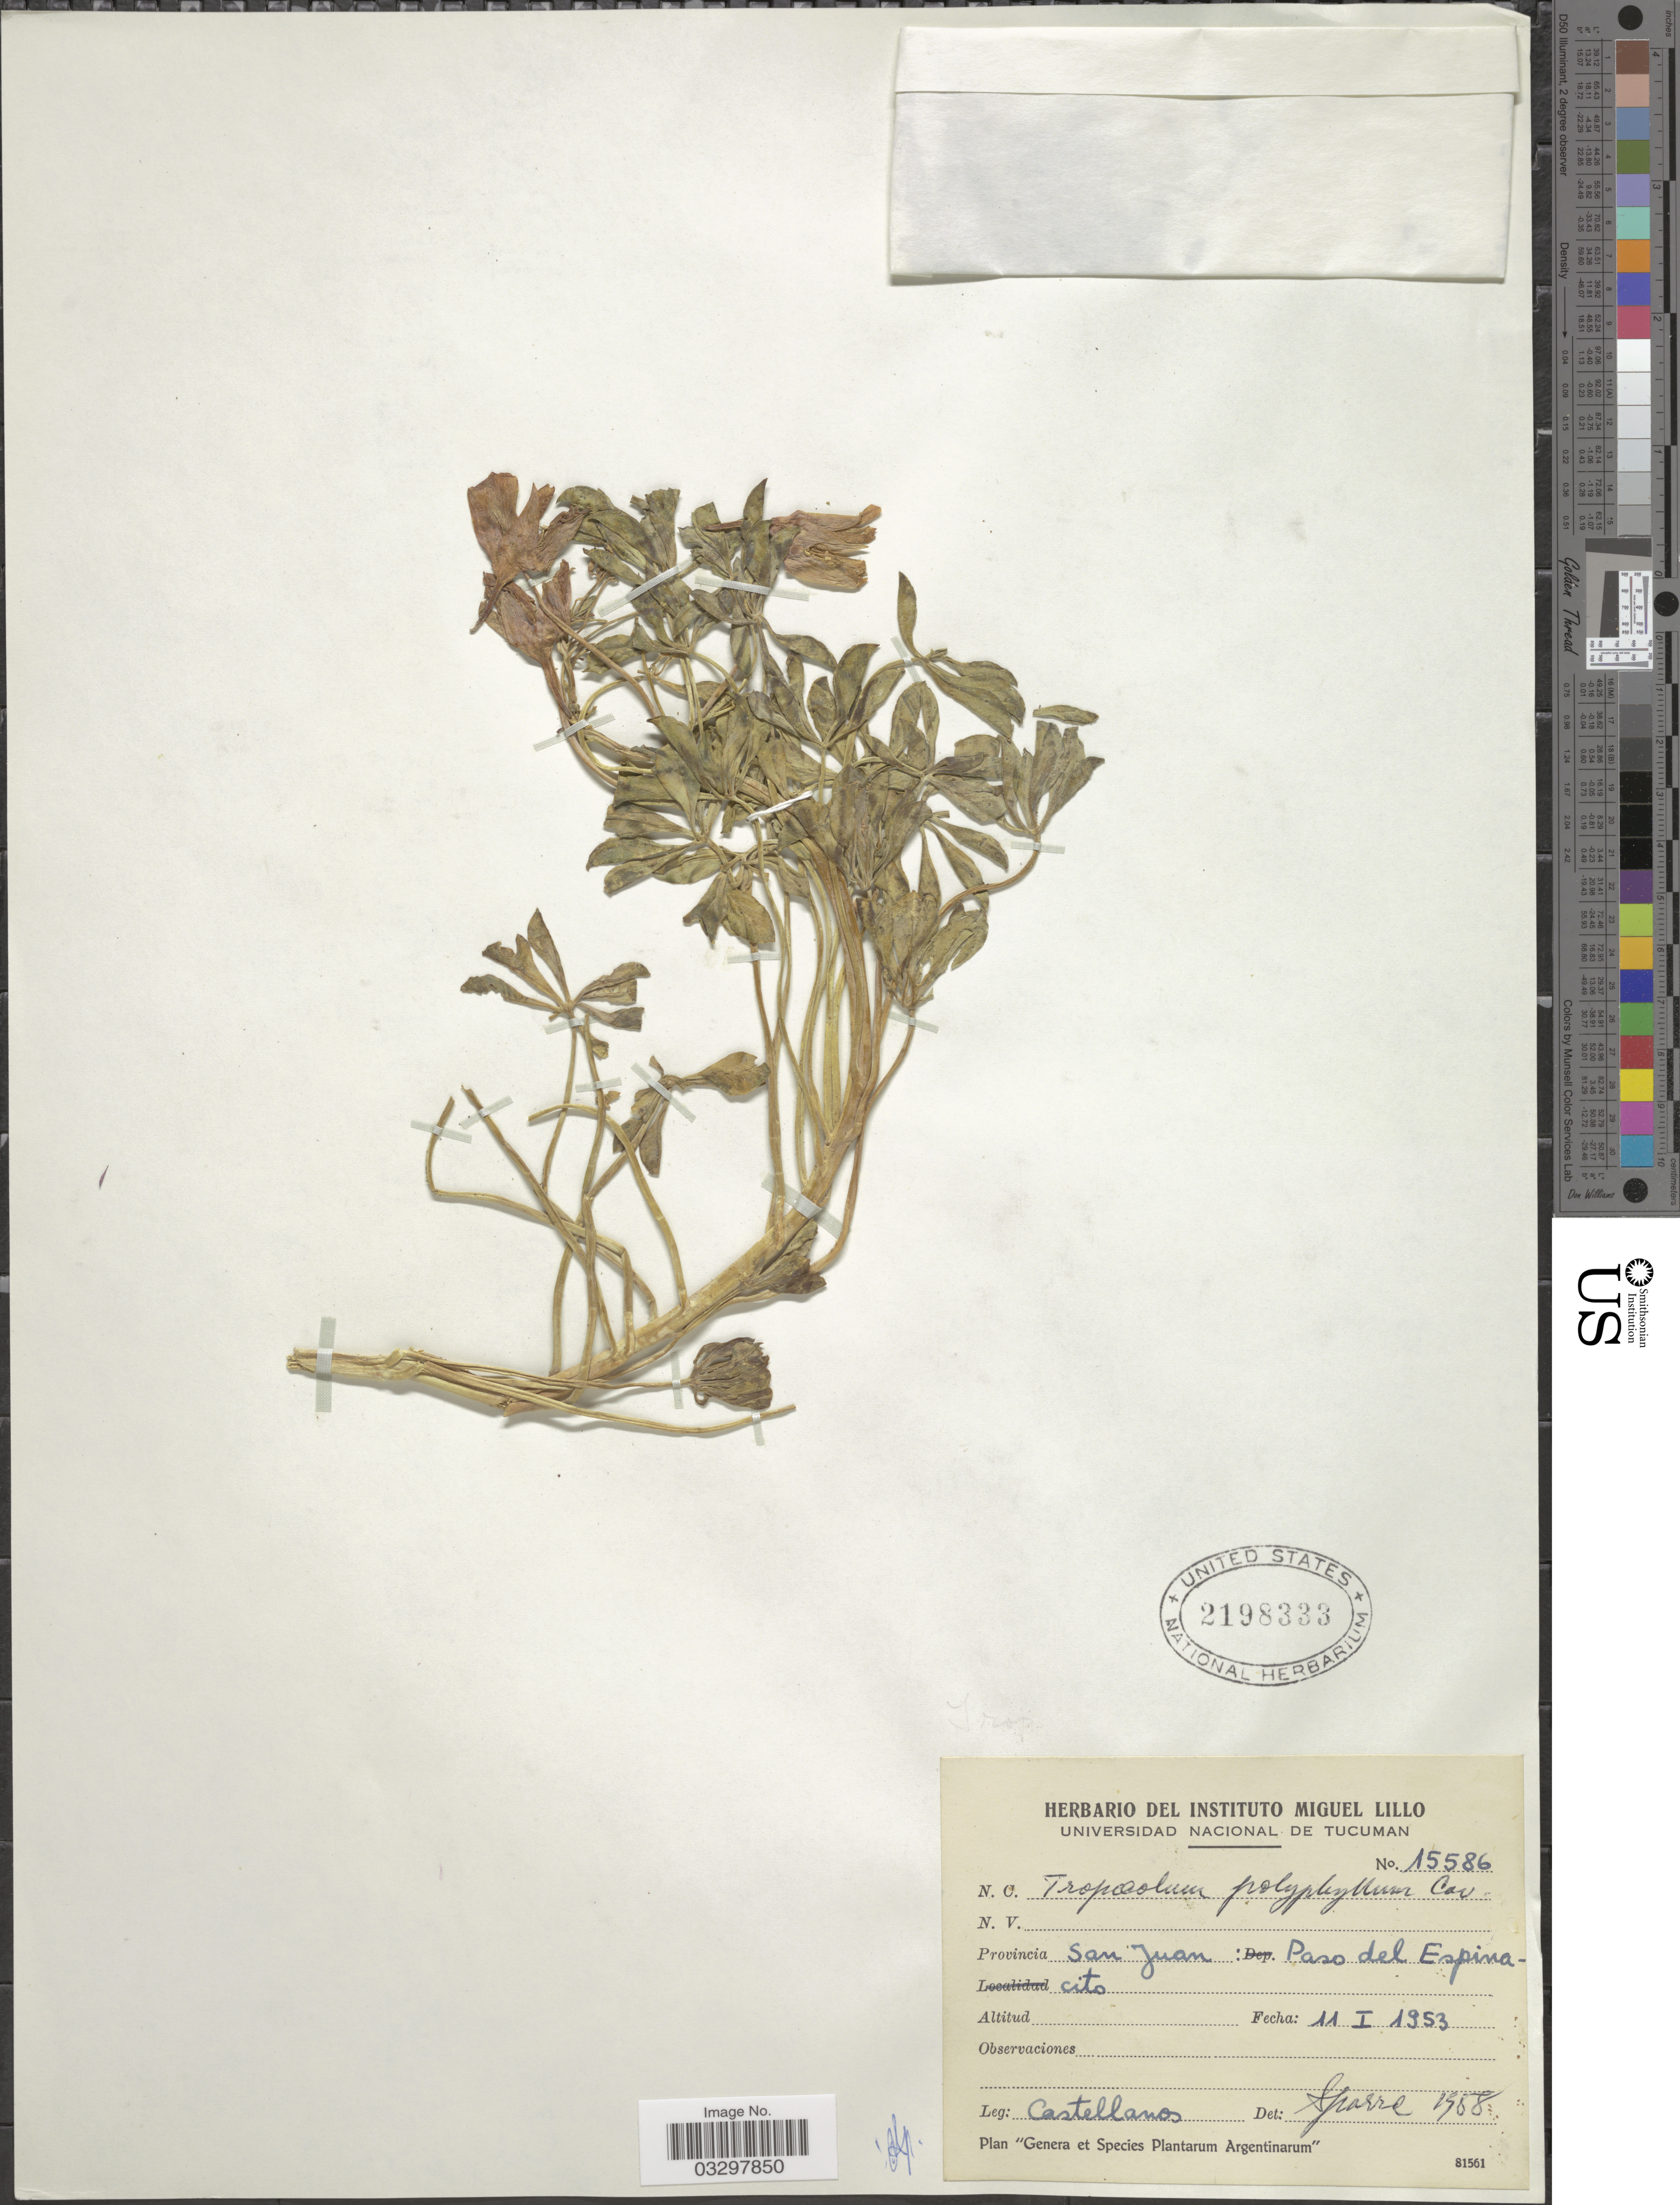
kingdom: Plantae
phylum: Tracheophyta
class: Magnoliopsida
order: Brassicales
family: Tropaeolaceae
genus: Tropaeolum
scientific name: Tropaeolum polyphyllum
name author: Cav.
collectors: -- Castellanos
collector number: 15586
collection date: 1953-01-11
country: Argentina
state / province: San Juan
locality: Paso del Espinacito.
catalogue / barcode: US 2198333